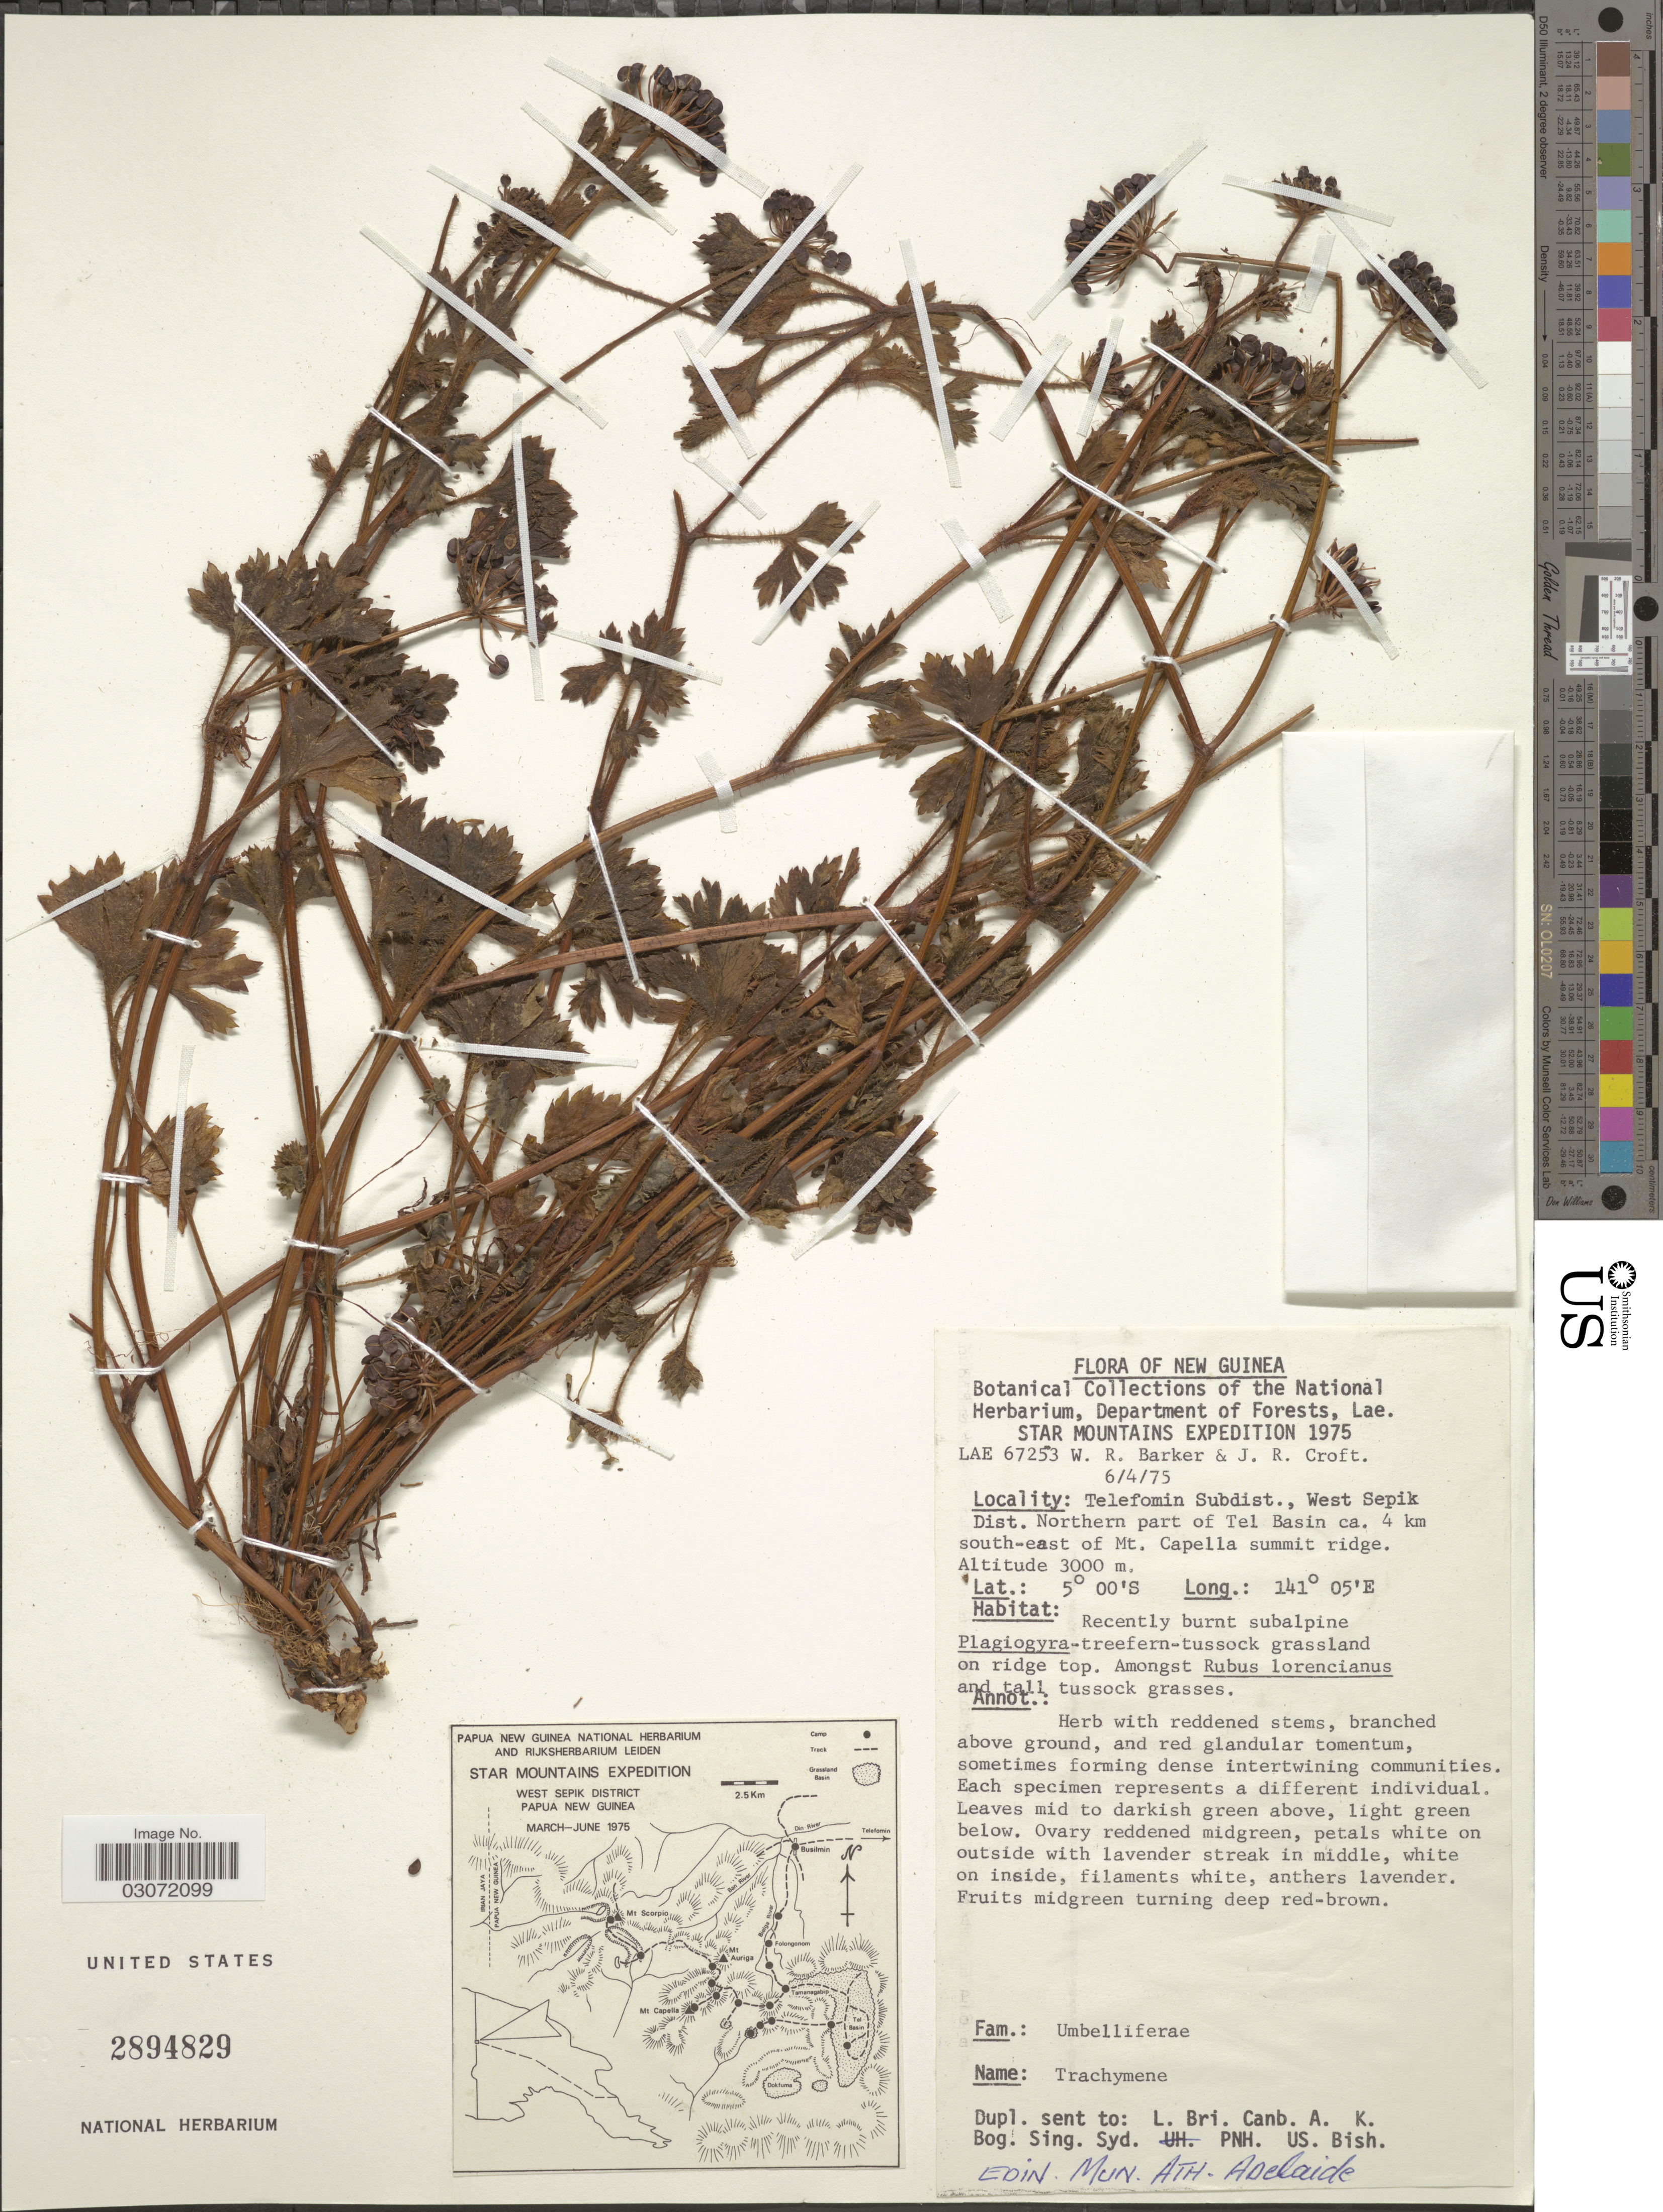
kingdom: Plantae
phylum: Tracheophyta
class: Magnoliopsida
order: Apiales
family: Araliaceae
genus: Trachymene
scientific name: Trachymene sp.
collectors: W. R. Barker & J. R. Croft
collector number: LAE 67253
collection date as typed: Transcribed d/m/y: 6/4/75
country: Papua New Guinea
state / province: Sandaun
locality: New Guinea. Star Mountains. Telefomin Subdist., West Sepik Dist. Northern part of Tel Basin ca. 4 km south-east of Mt. Capella summit ridge.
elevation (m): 3000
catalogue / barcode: US 2894829